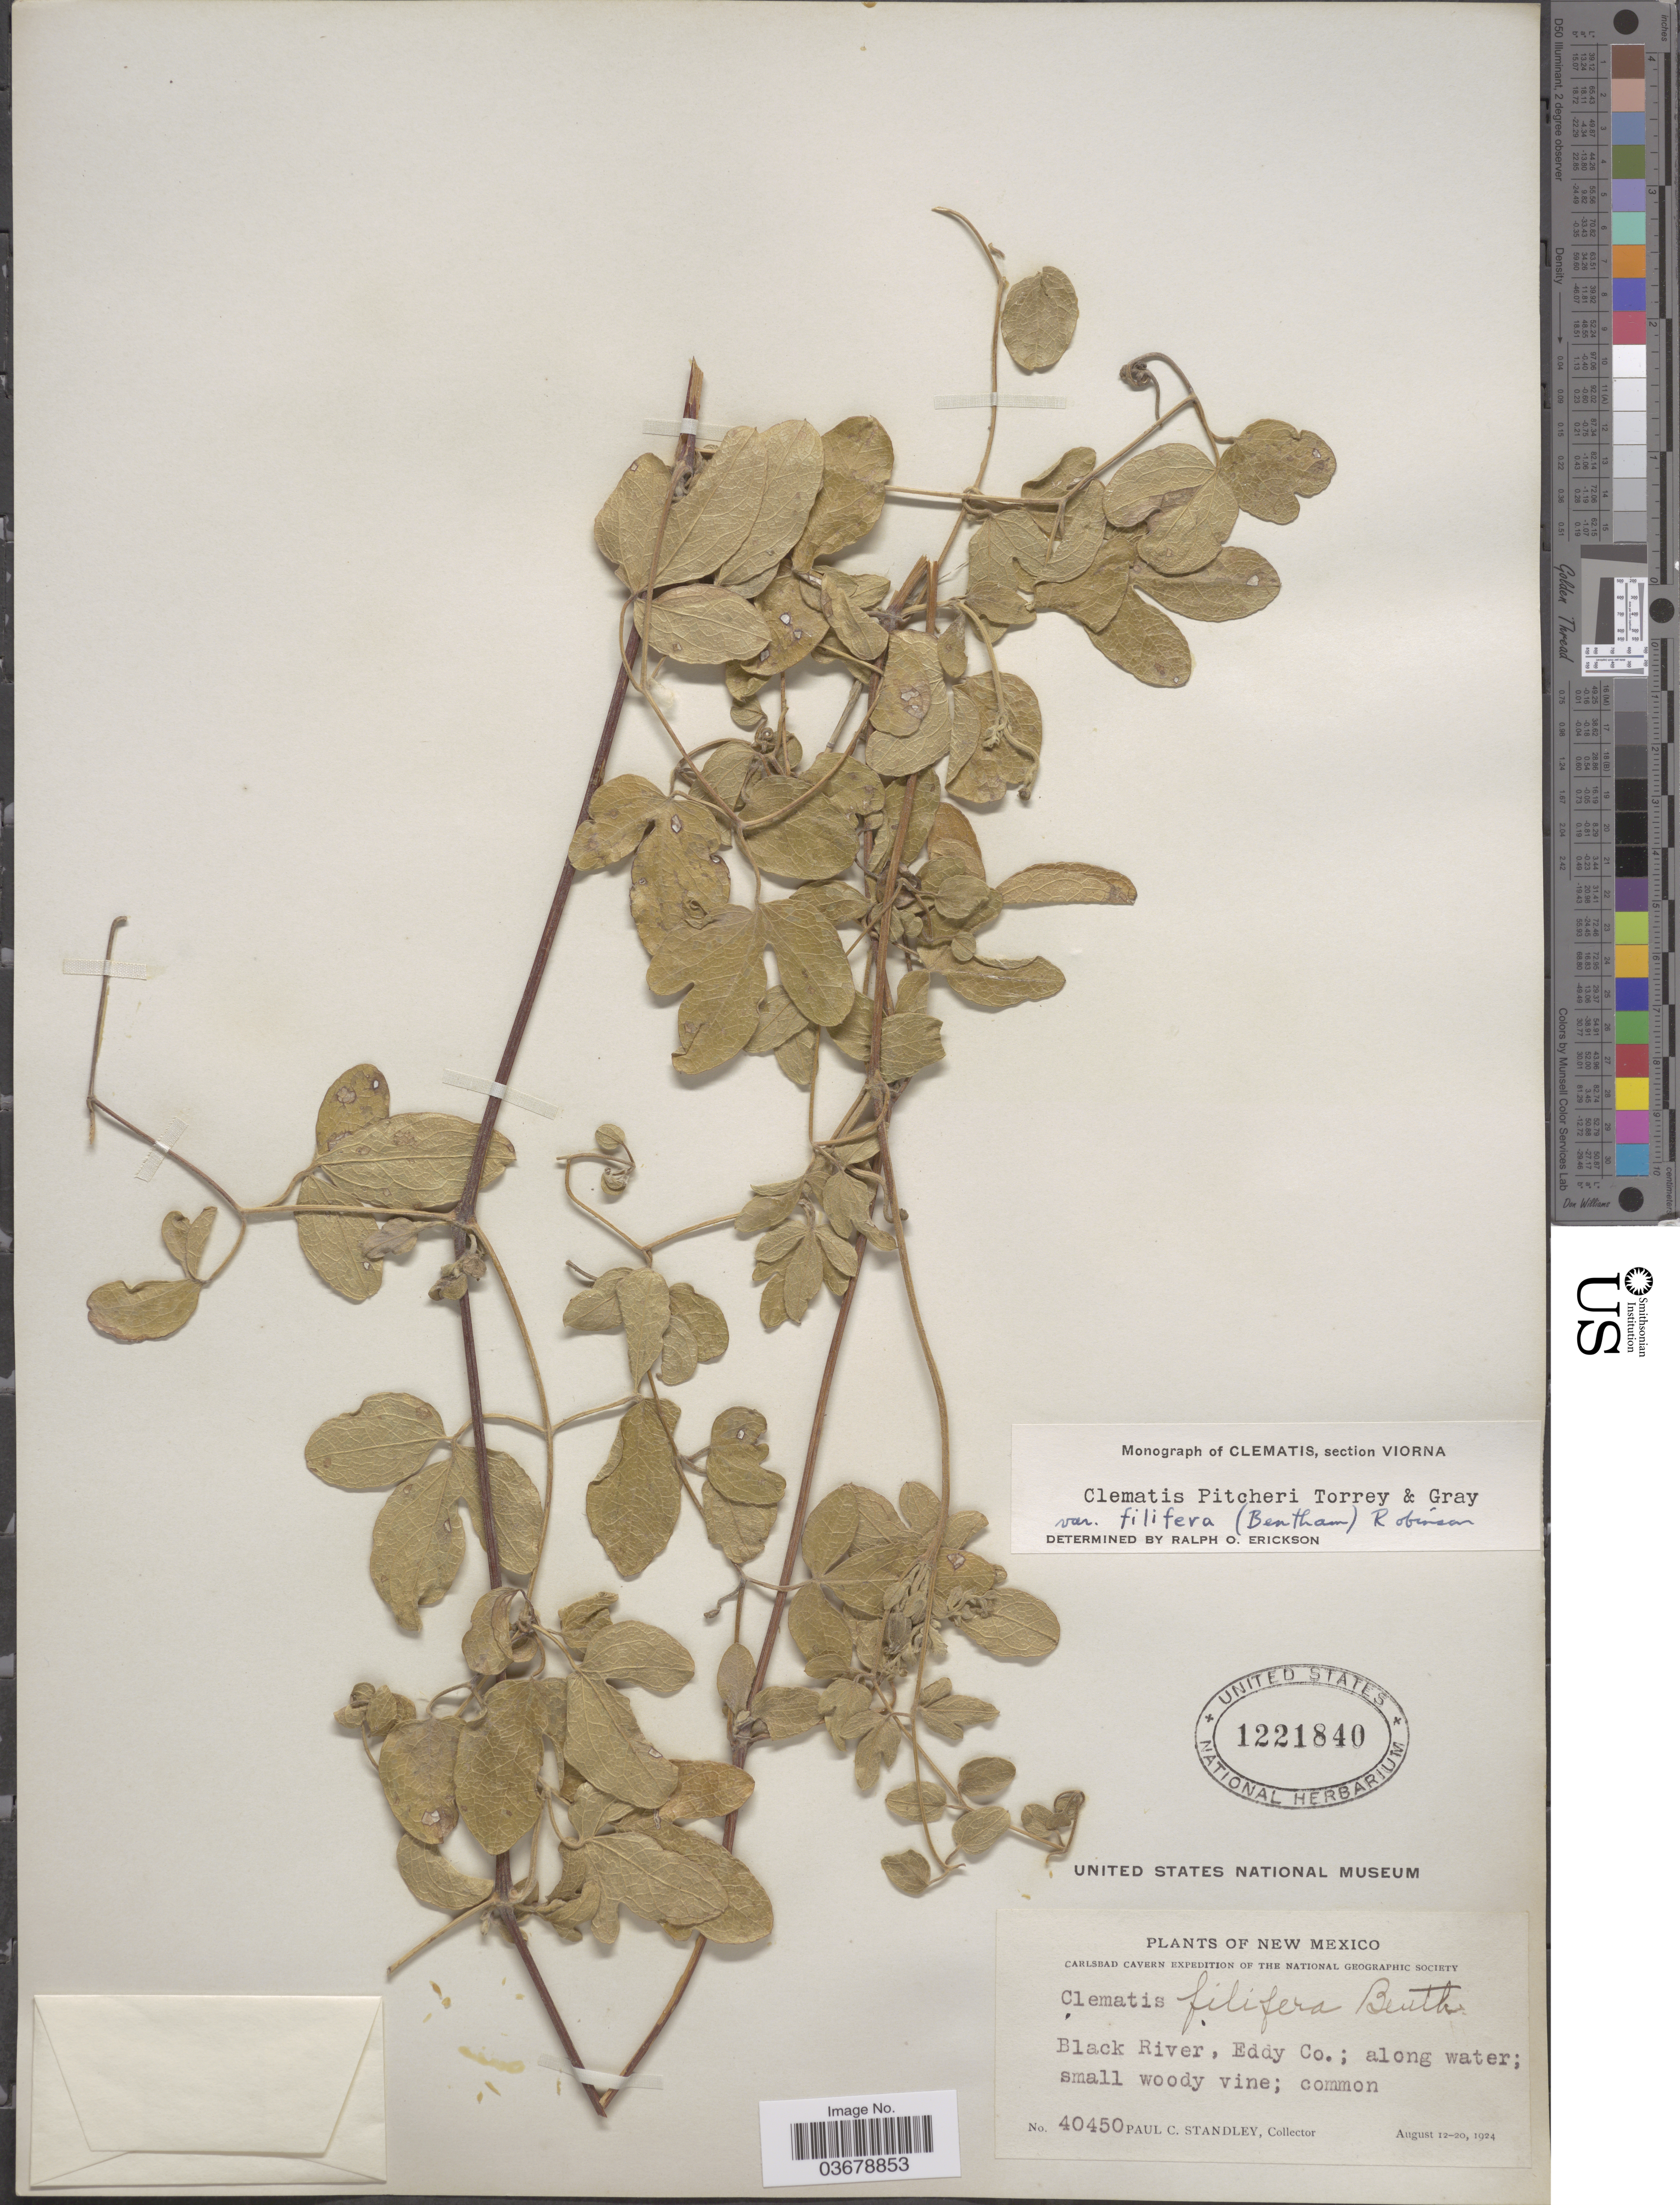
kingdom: Plantae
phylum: Tracheophyta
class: Magnoliopsida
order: Ranunculales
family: Ranunculaceae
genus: Clematis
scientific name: Clematis viorna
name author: L.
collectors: P. C. Standley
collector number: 40450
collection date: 1924-08-12/1924-08-20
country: United States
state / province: New Mexico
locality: Black River, Eddy Co.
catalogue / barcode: US 1221840